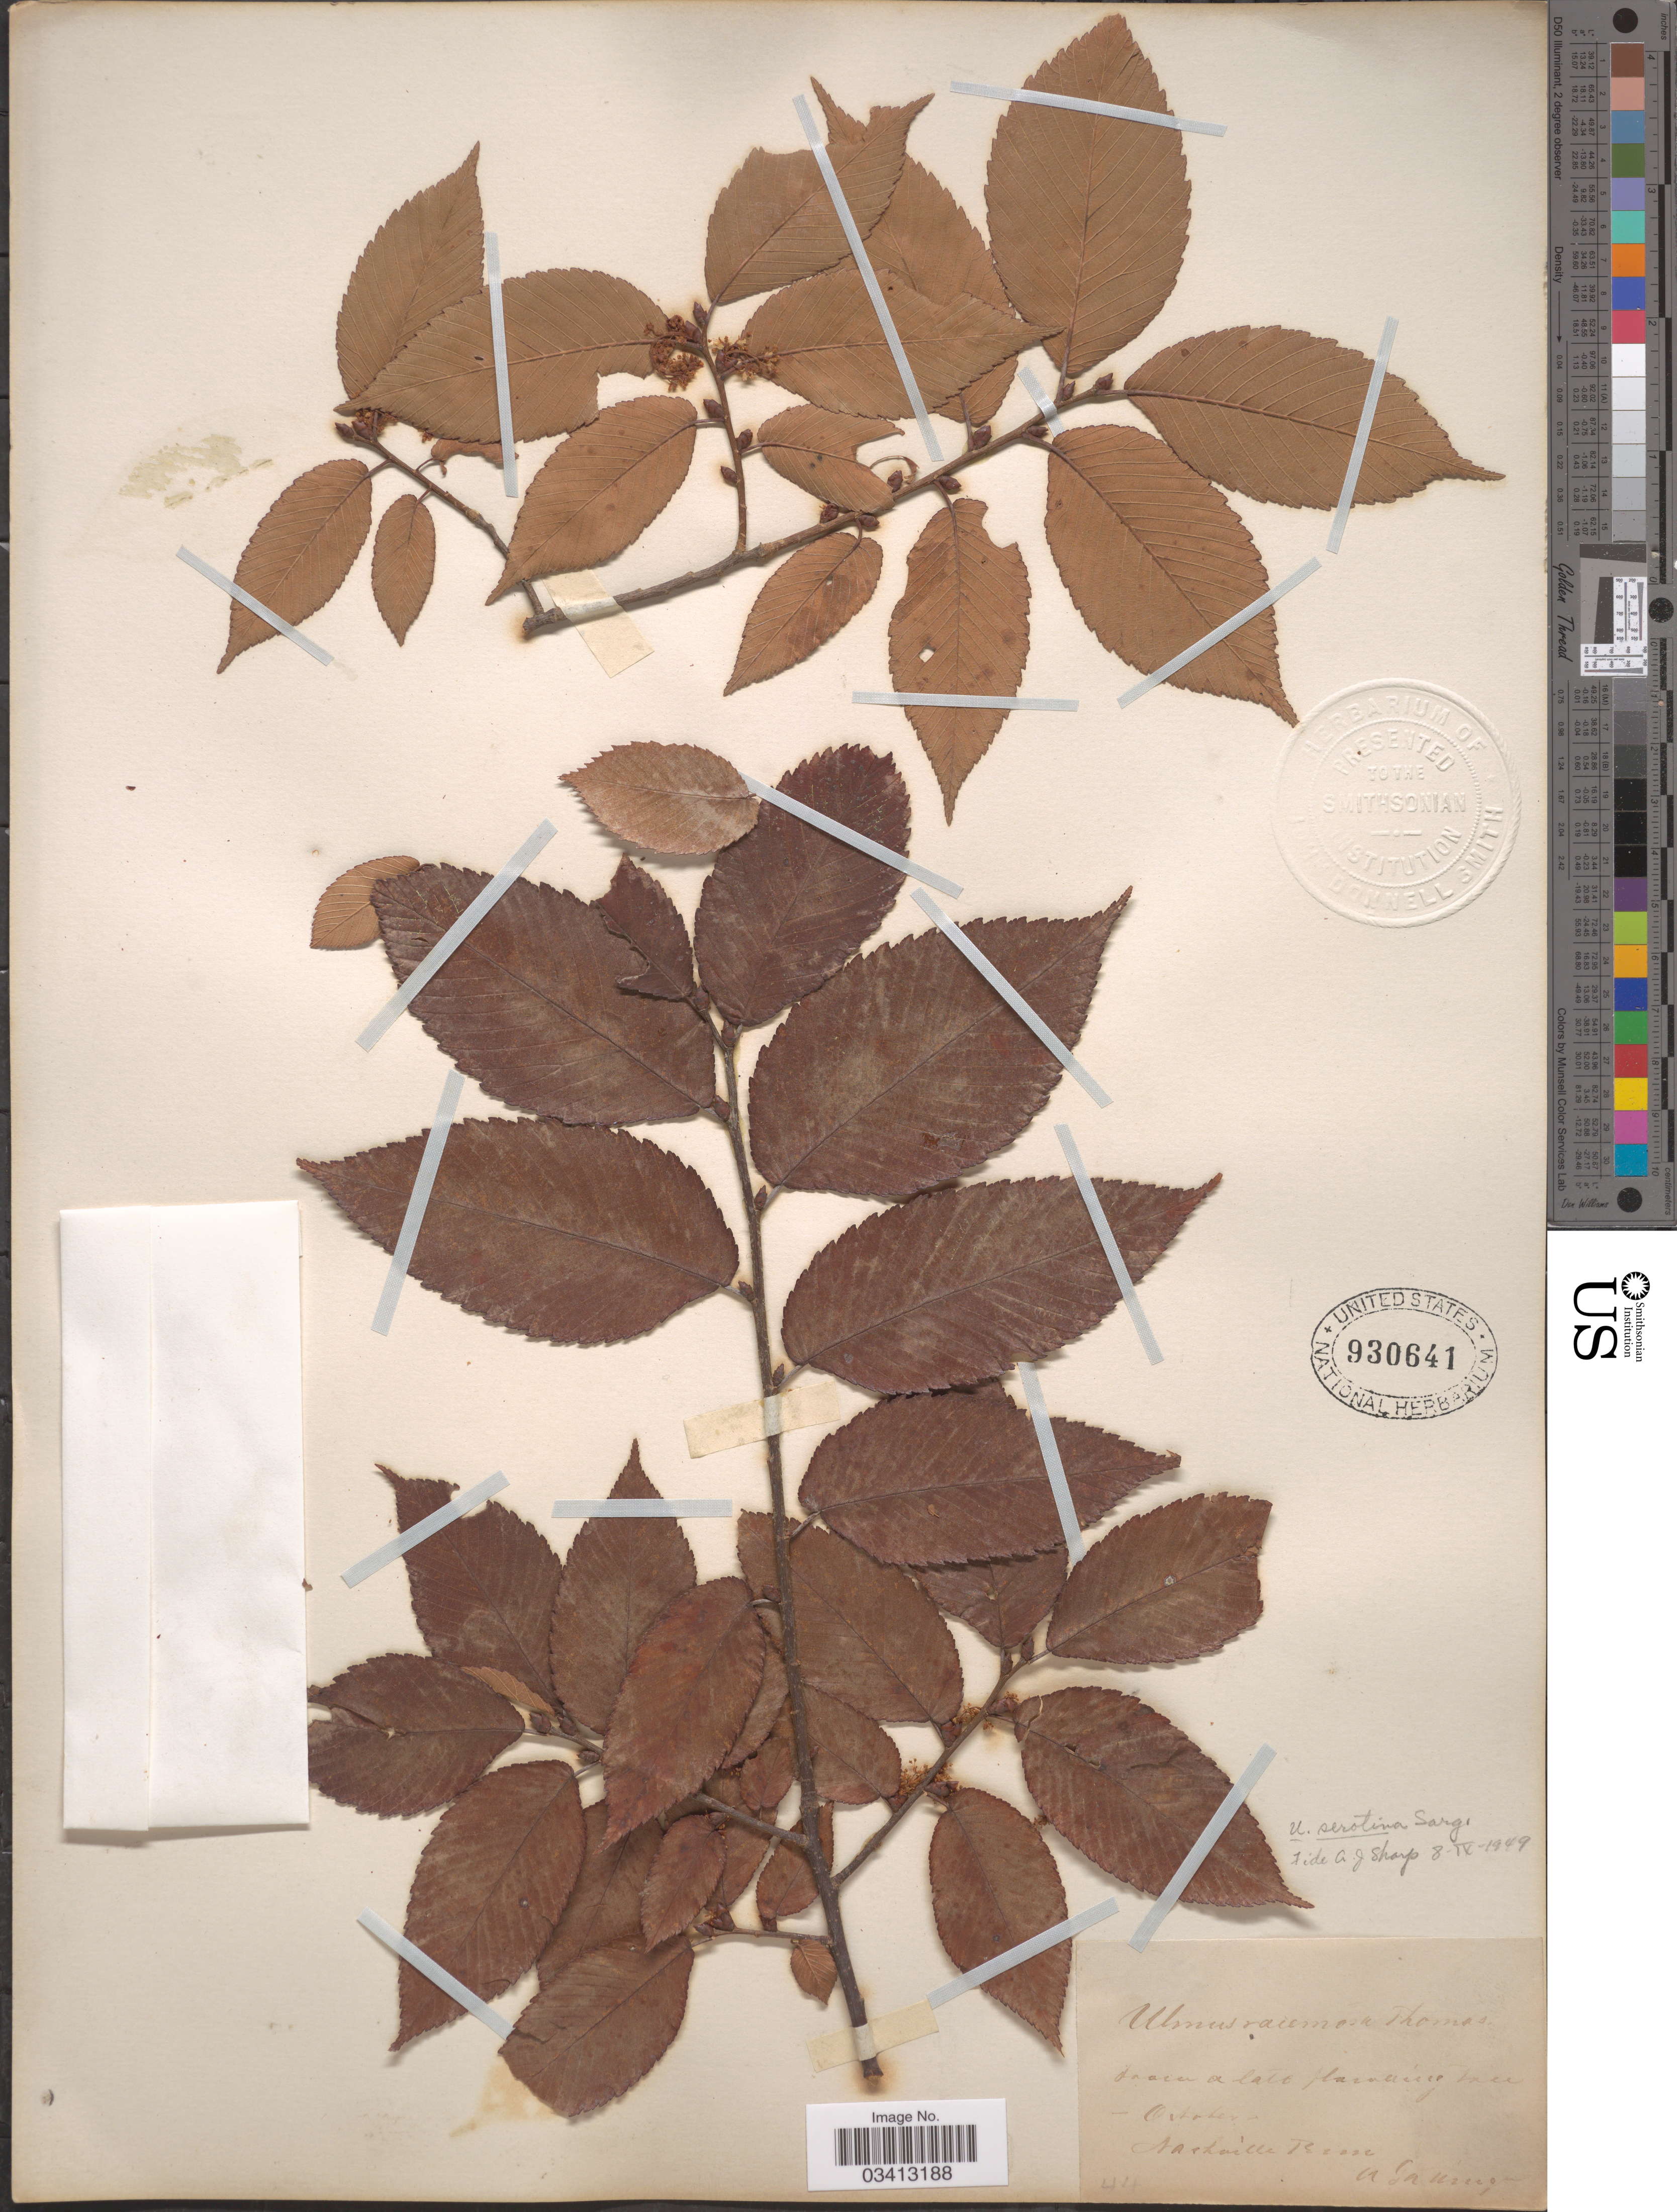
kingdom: Plantae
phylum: Tracheophyta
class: Magnoliopsida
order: Rosales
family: Ulmaceae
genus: Ulmus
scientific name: Ulmus serotina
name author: Sarg.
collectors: A. Gattinger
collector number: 44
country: United States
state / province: Tennessee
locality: Nashville.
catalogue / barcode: US 930641